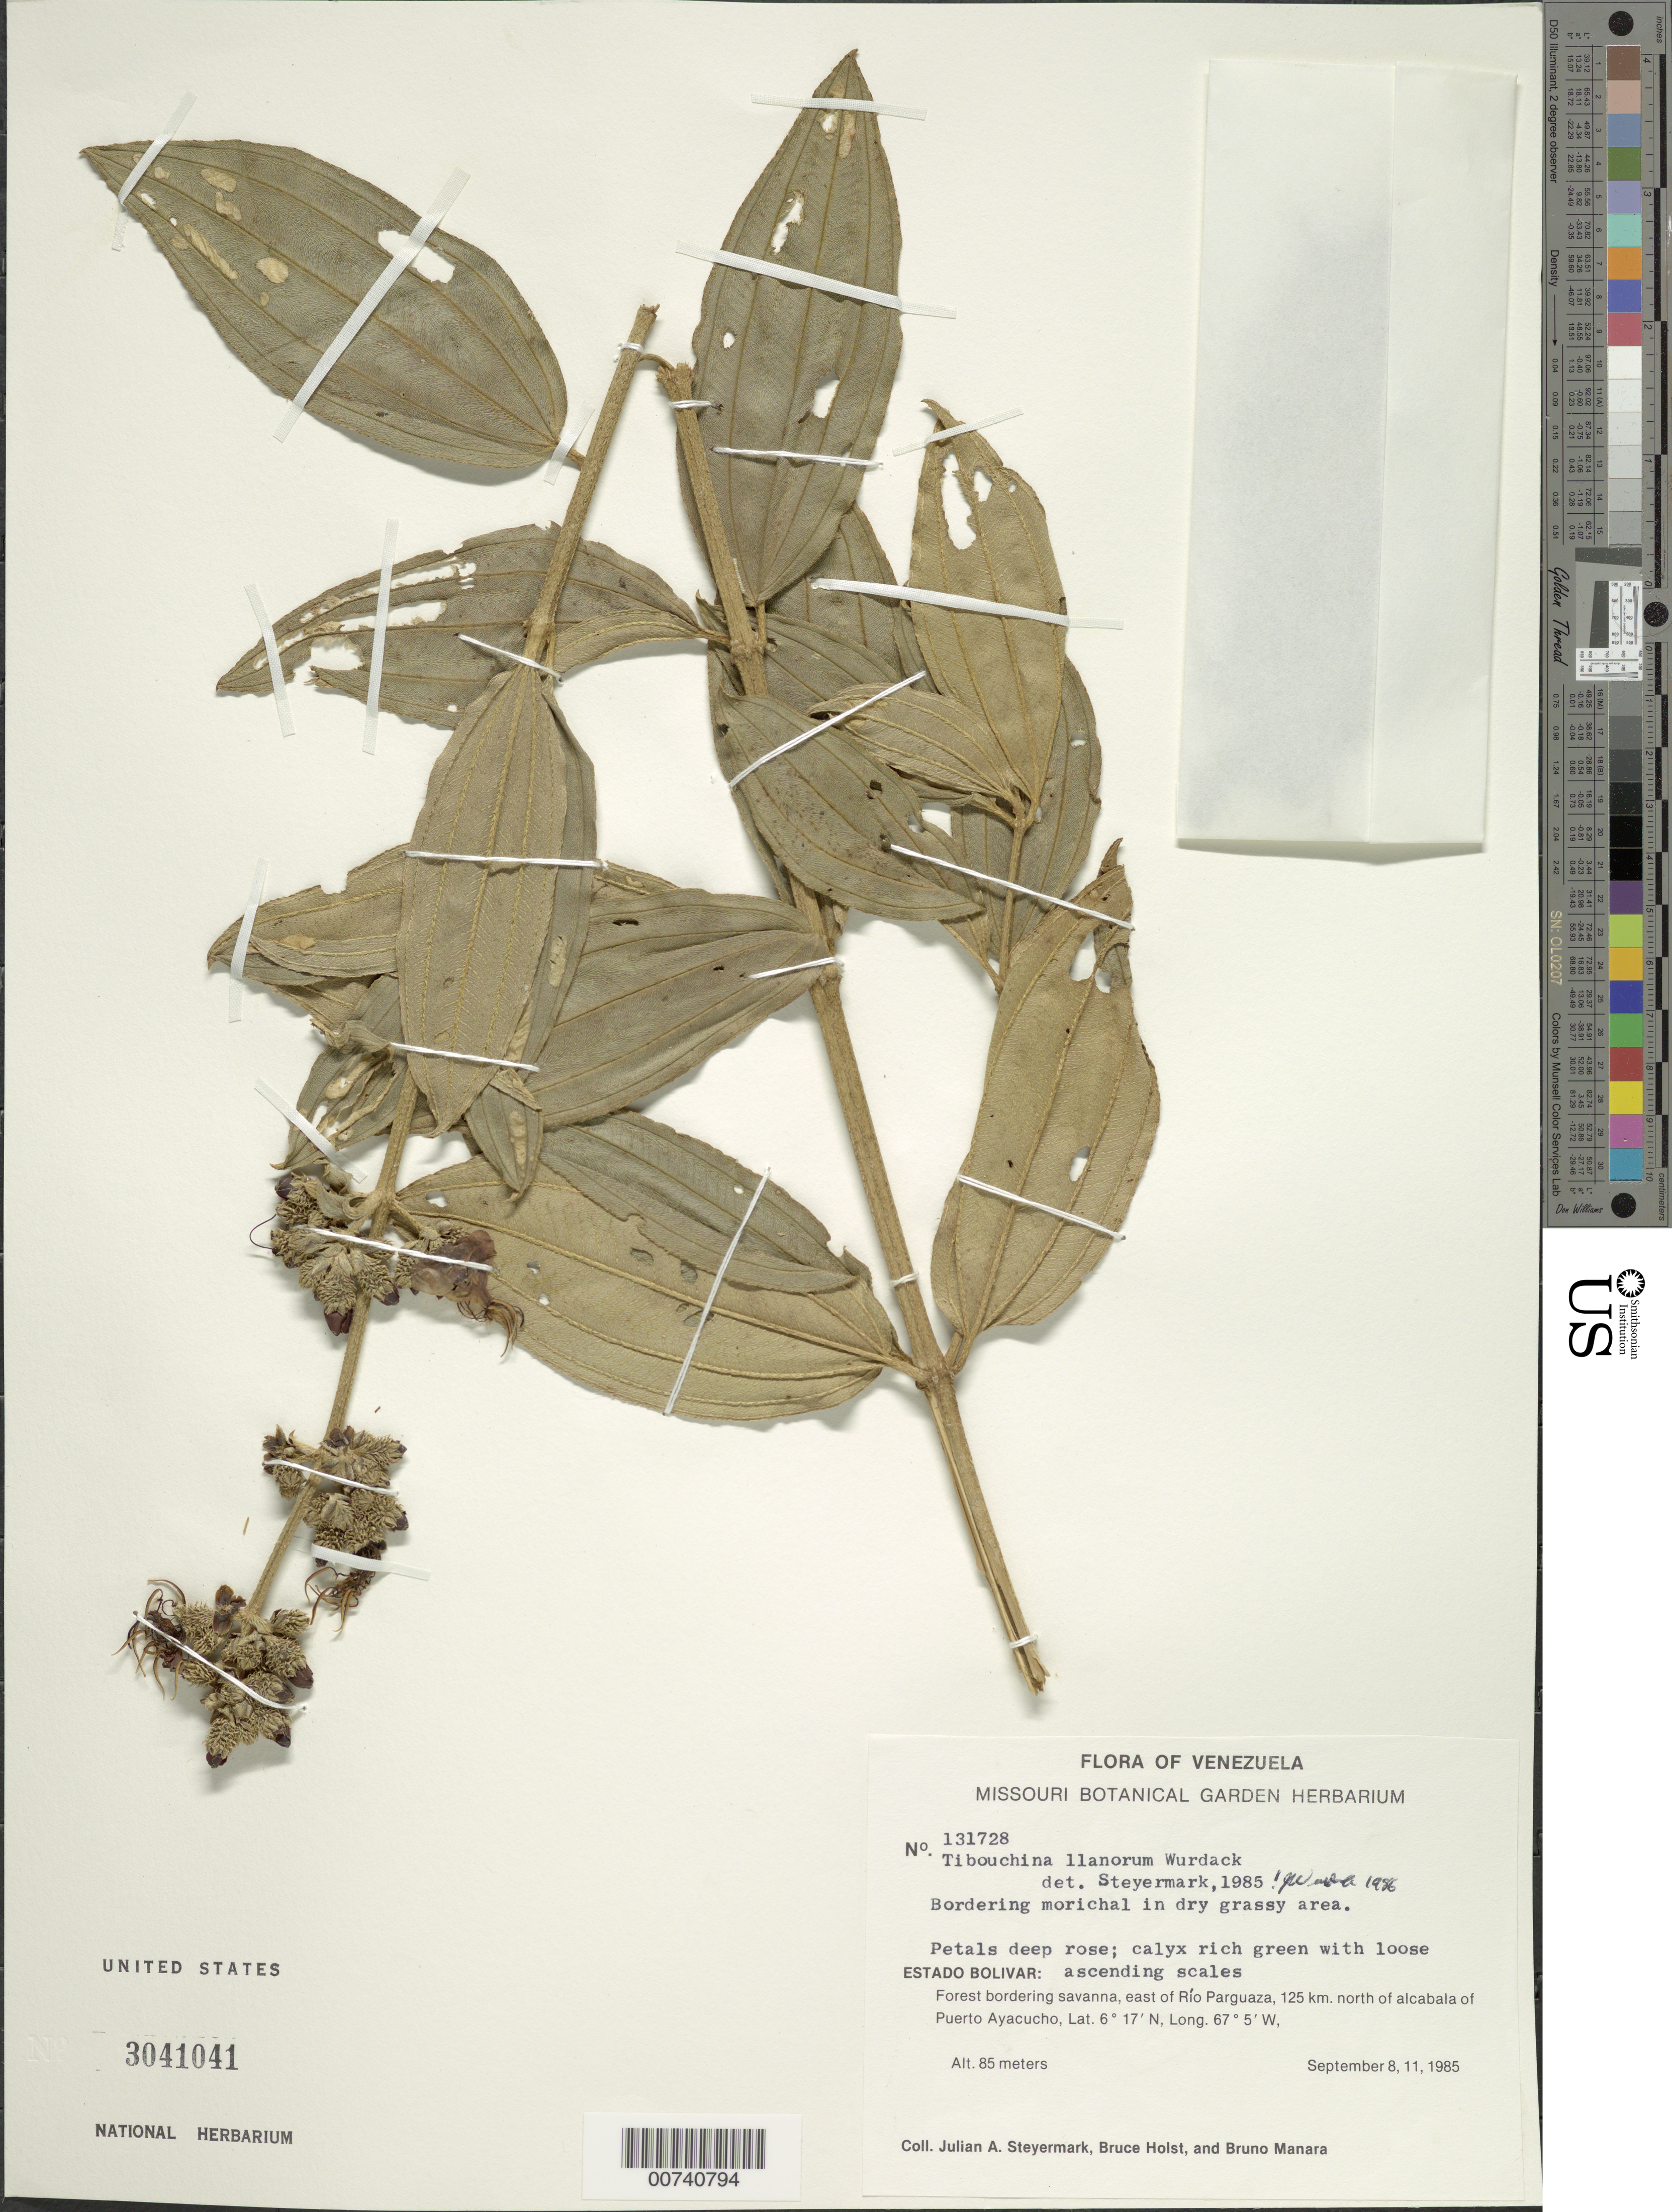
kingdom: Plantae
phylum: Tracheophyta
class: Magnoliopsida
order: Myrtales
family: Melastomataceae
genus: Tibouchina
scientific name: Tibouchina llanorum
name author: Wurdack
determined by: Wurdack, John J., (US), US (UNITED STATES)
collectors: J. Steyermark, B. Holst & B. Manara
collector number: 131728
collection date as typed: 8-Sep-85 to 11-Sep-85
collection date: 1985-09-08/1985-09-11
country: Venezuela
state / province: Bolívar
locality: Río Parguaza, 125 km N of Puerto Ayacucho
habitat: Bordering moricahl in dry grassy area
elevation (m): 85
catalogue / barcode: US 3041041